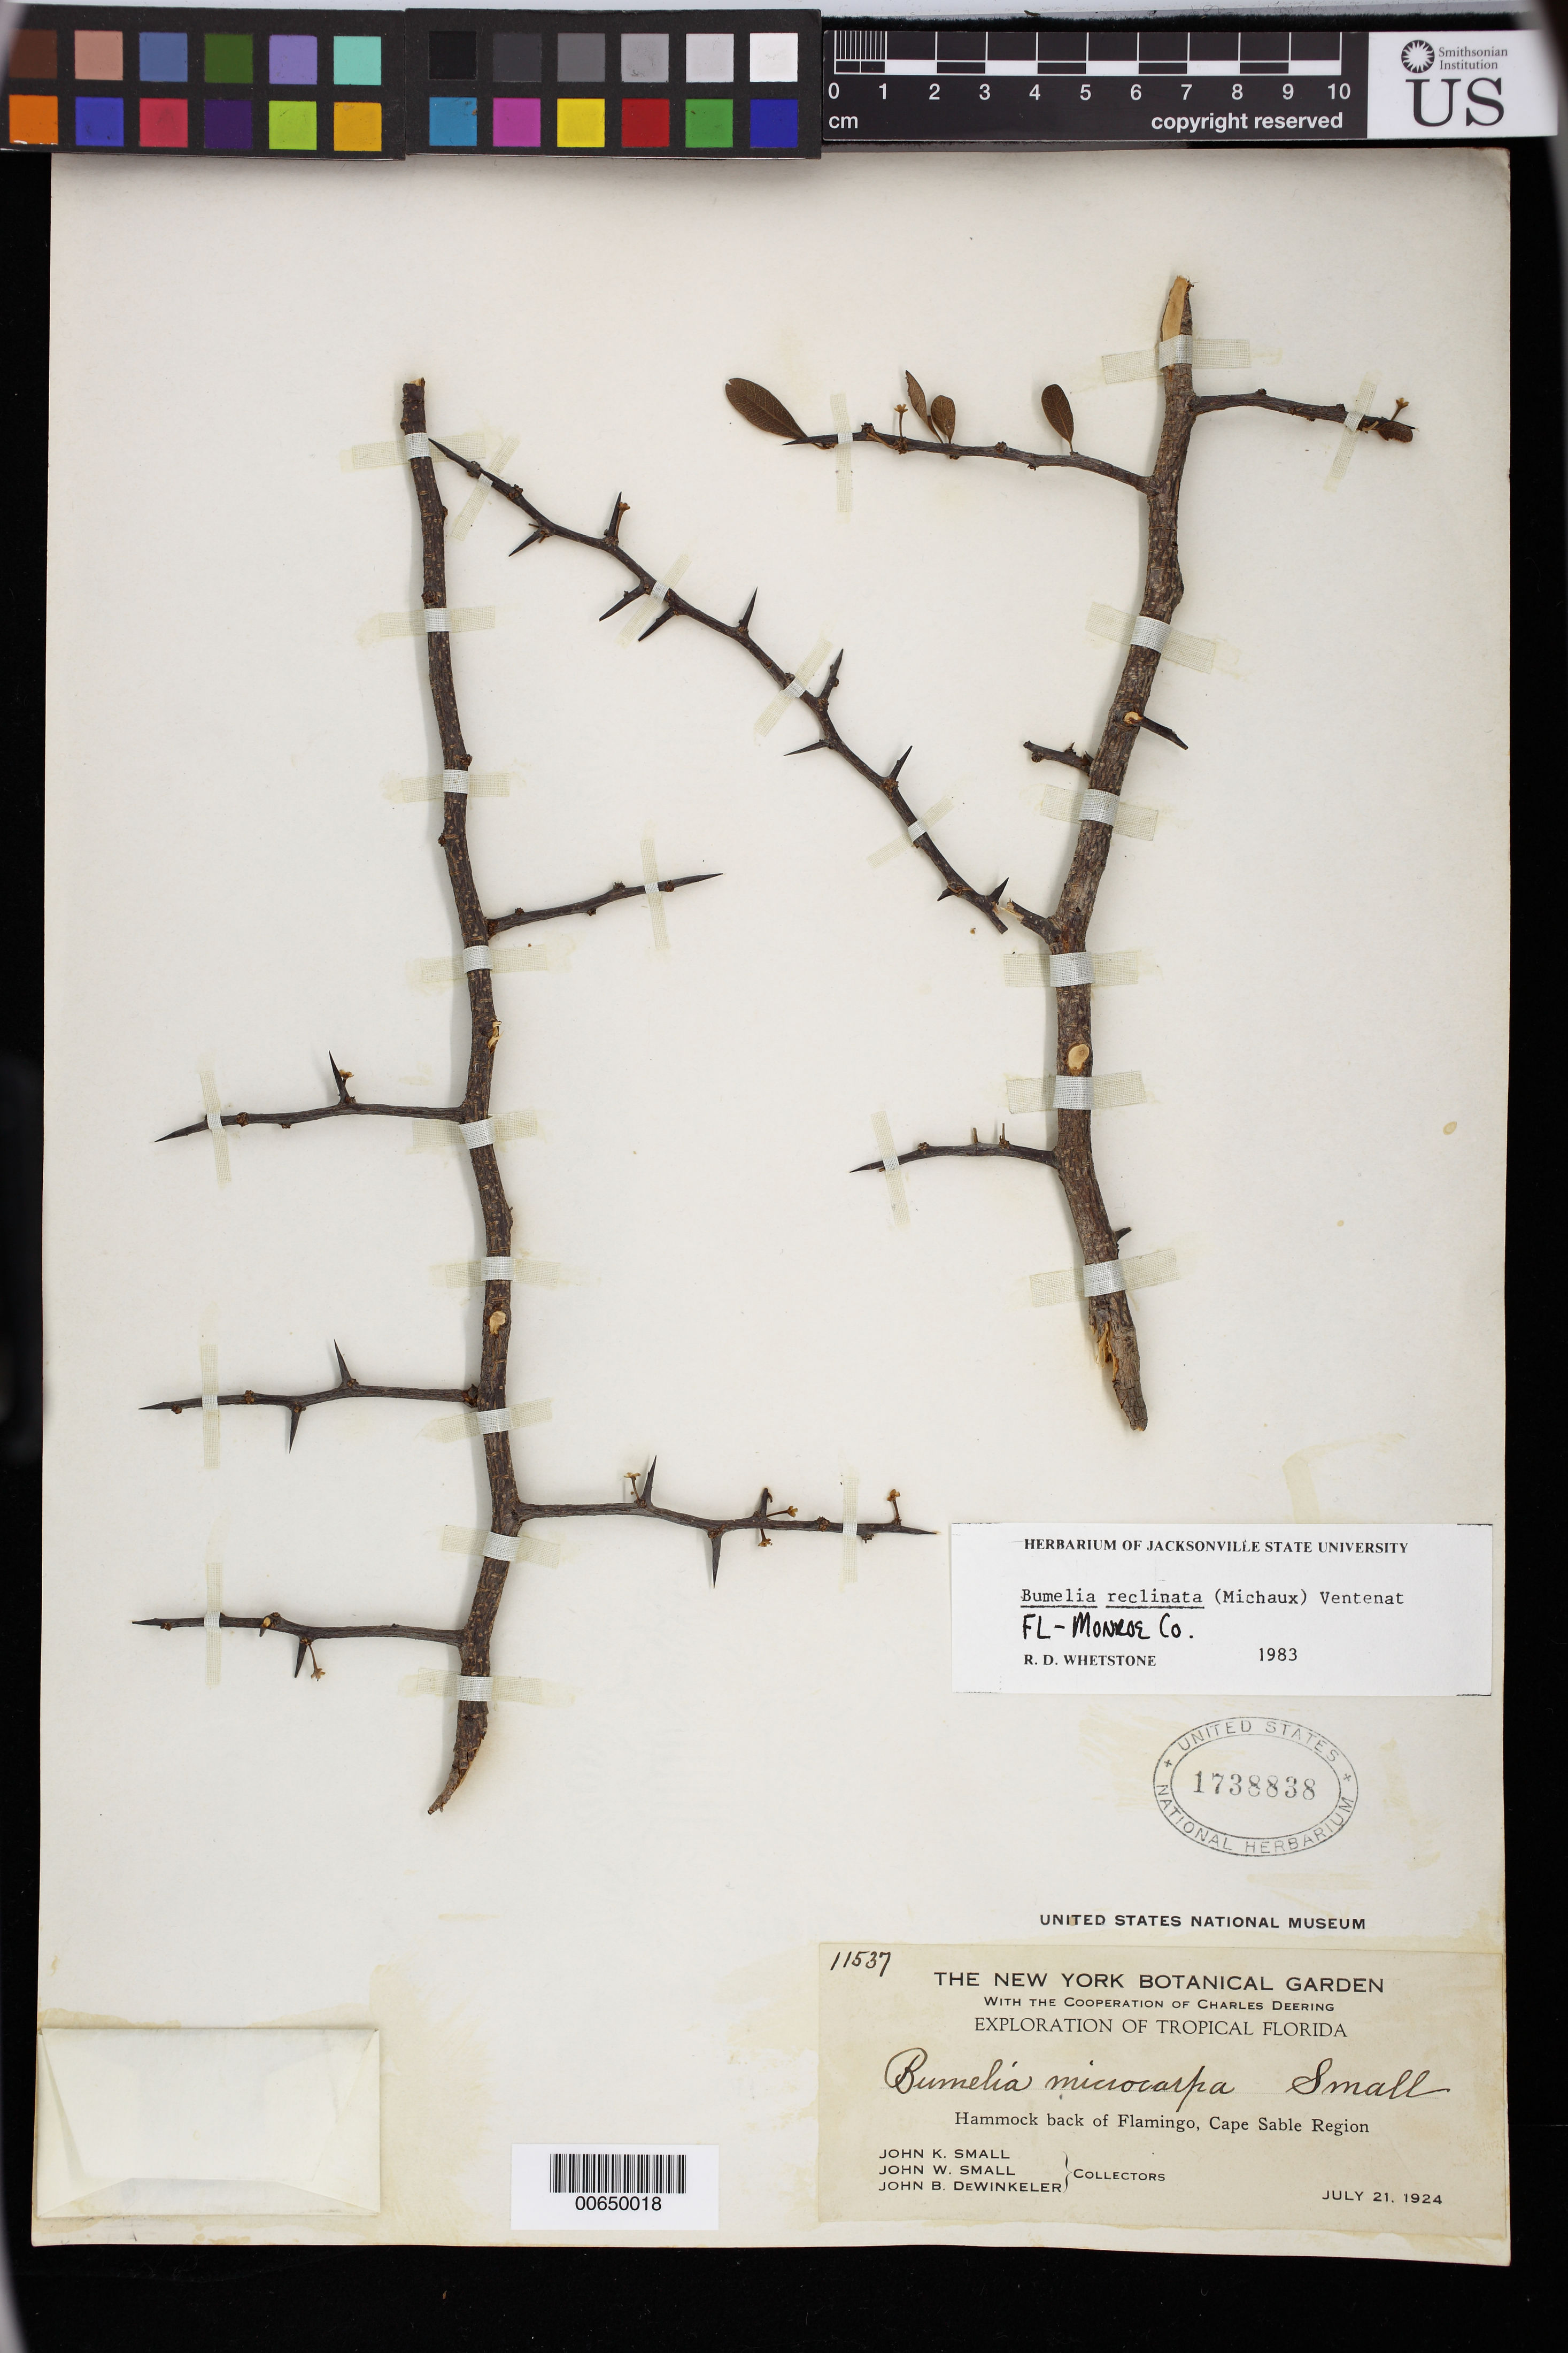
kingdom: Plantae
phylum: Tracheophyta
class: Magnoliopsida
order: Ericales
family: Sapotaceae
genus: Sideroxylon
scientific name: Sideroxylon reclinatum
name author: Michx.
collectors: J. K. Small & J. DeWinkeler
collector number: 11537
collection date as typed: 21 Jul 1924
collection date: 1924-07-21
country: United States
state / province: Florida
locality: Hammock back of Flamingo, Cape Sable Region.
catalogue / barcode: US 1738838